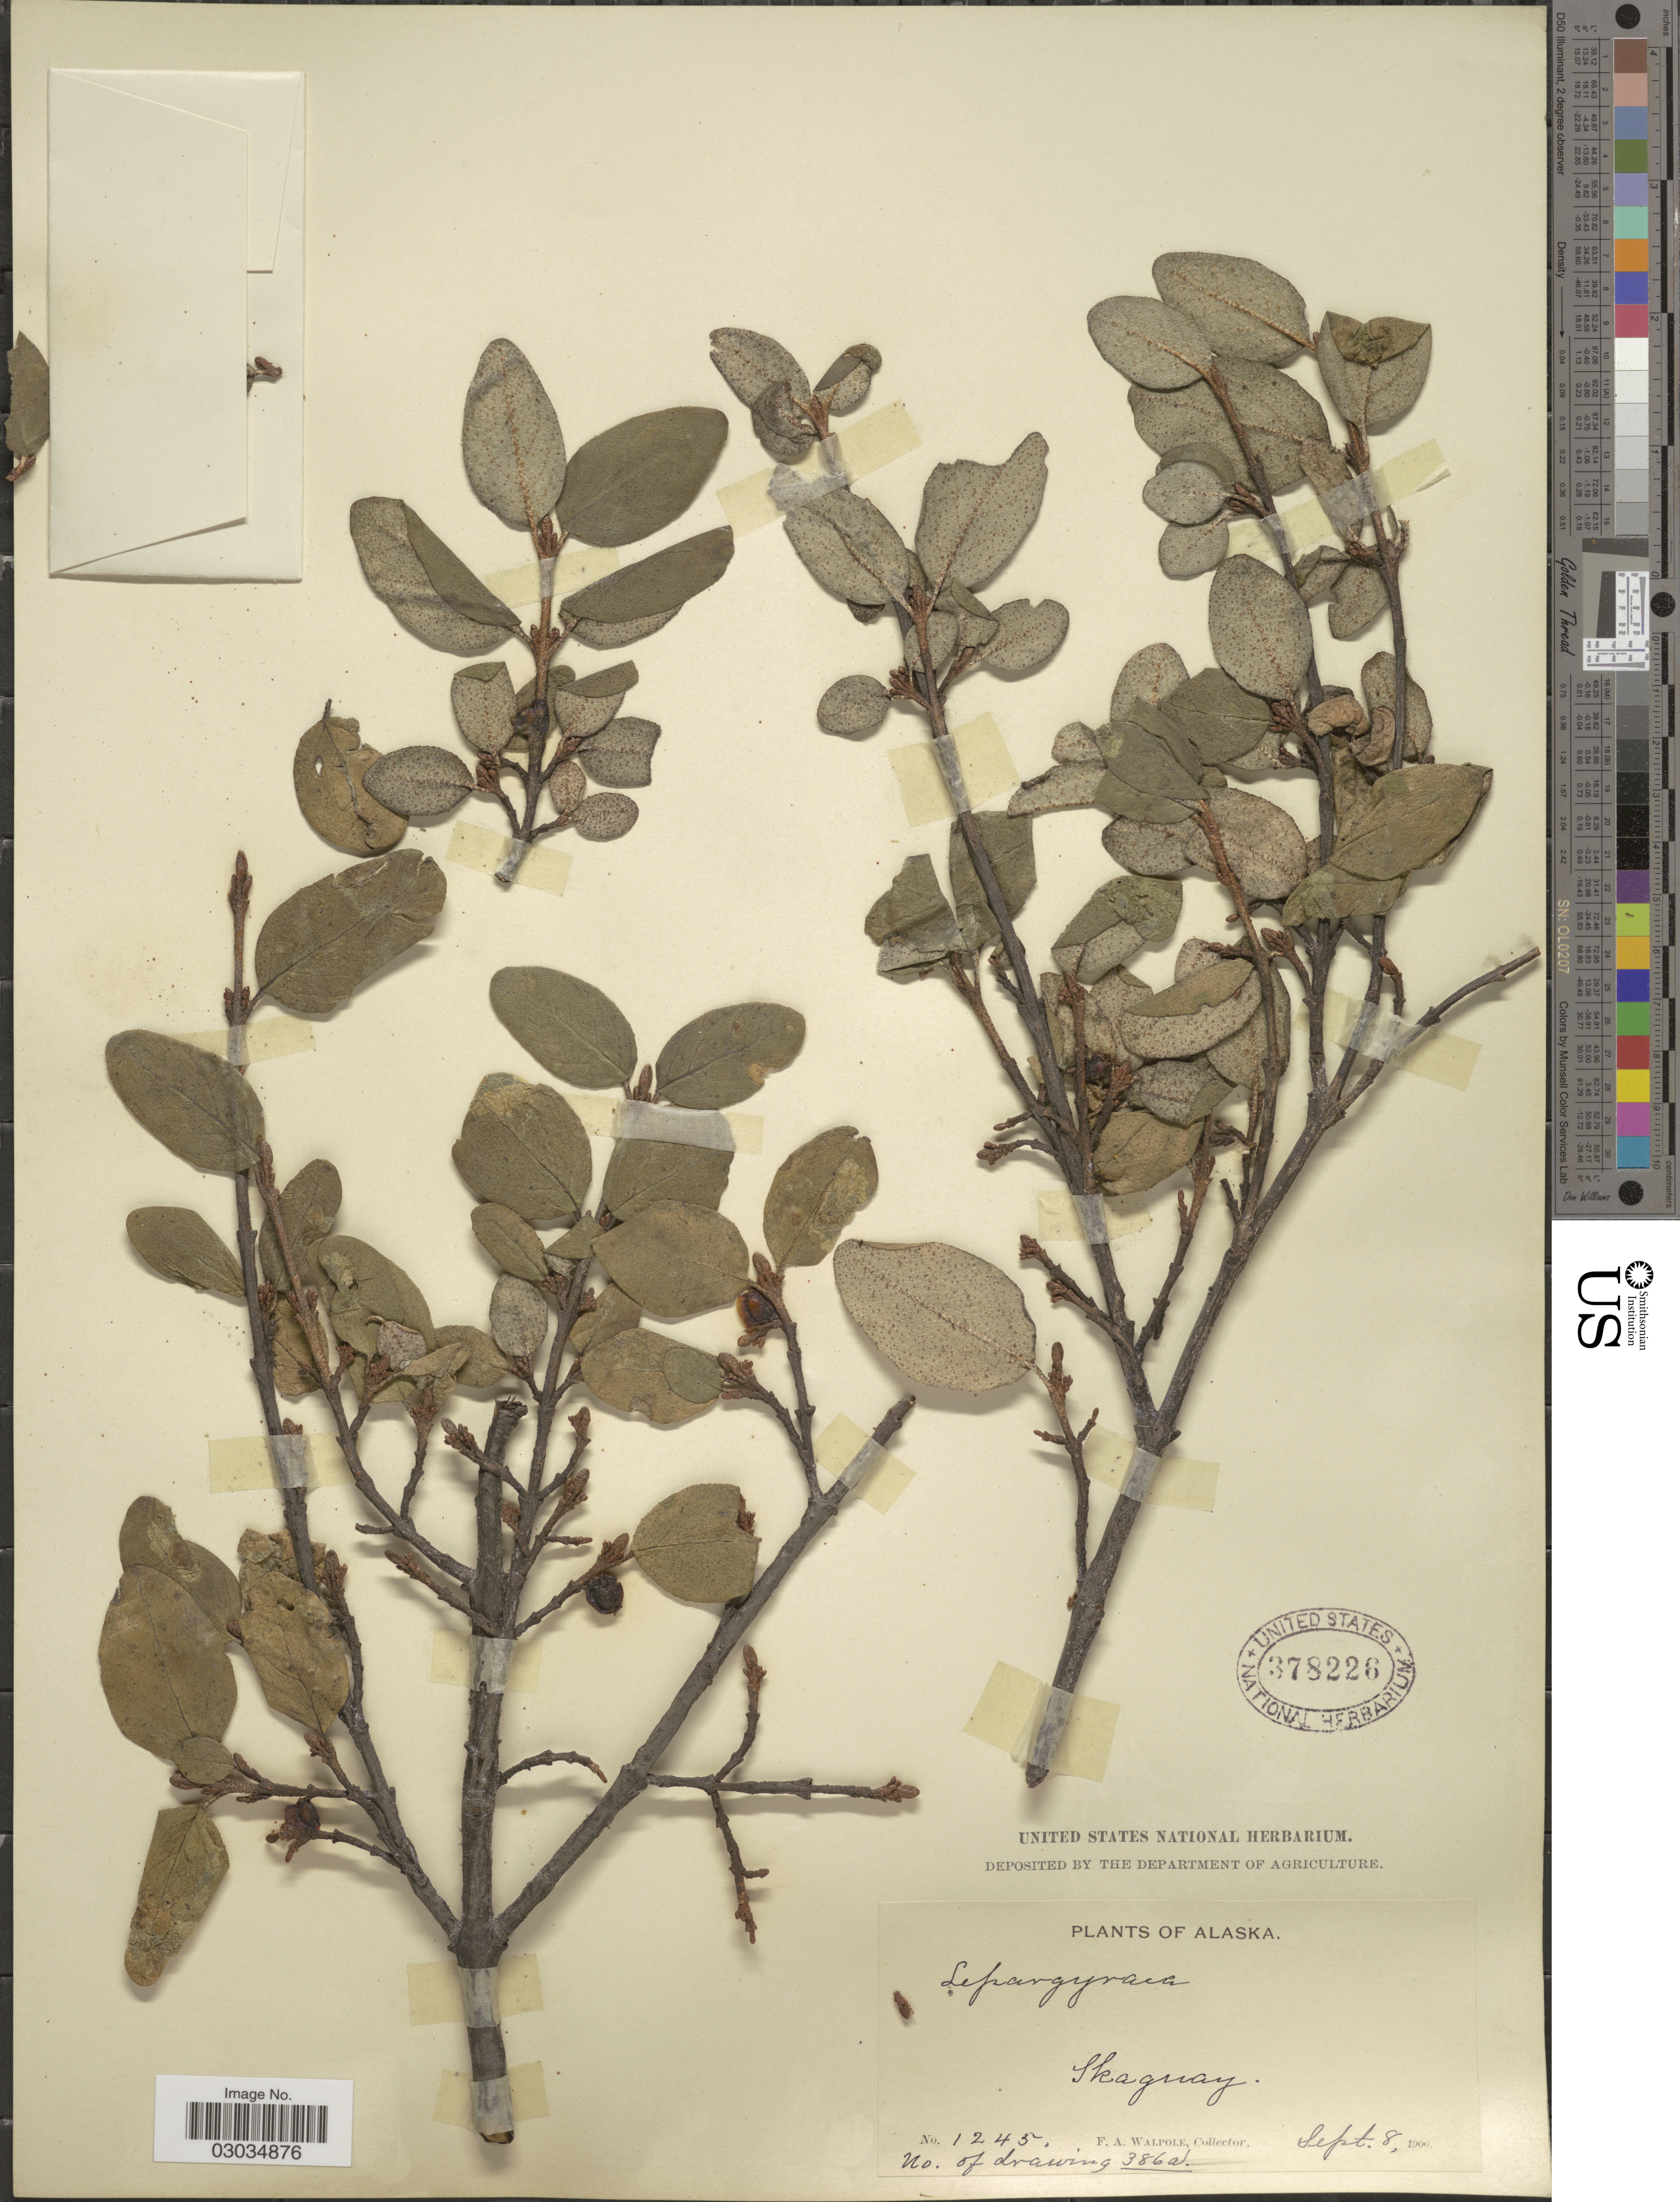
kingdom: Plantae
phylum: Tracheophyta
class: Magnoliopsida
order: Rosales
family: Elaeagnaceae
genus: Shepherdia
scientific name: Shepherdia canadensis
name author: (L.) Nutt.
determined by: Strong, M. T., (US), Smithsonian Institution - National Museum of Natural History (UNITED STATES)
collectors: F. Walpole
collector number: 1245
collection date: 1900-09-08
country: United States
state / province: Alaska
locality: Skaguay.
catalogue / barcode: US 378226